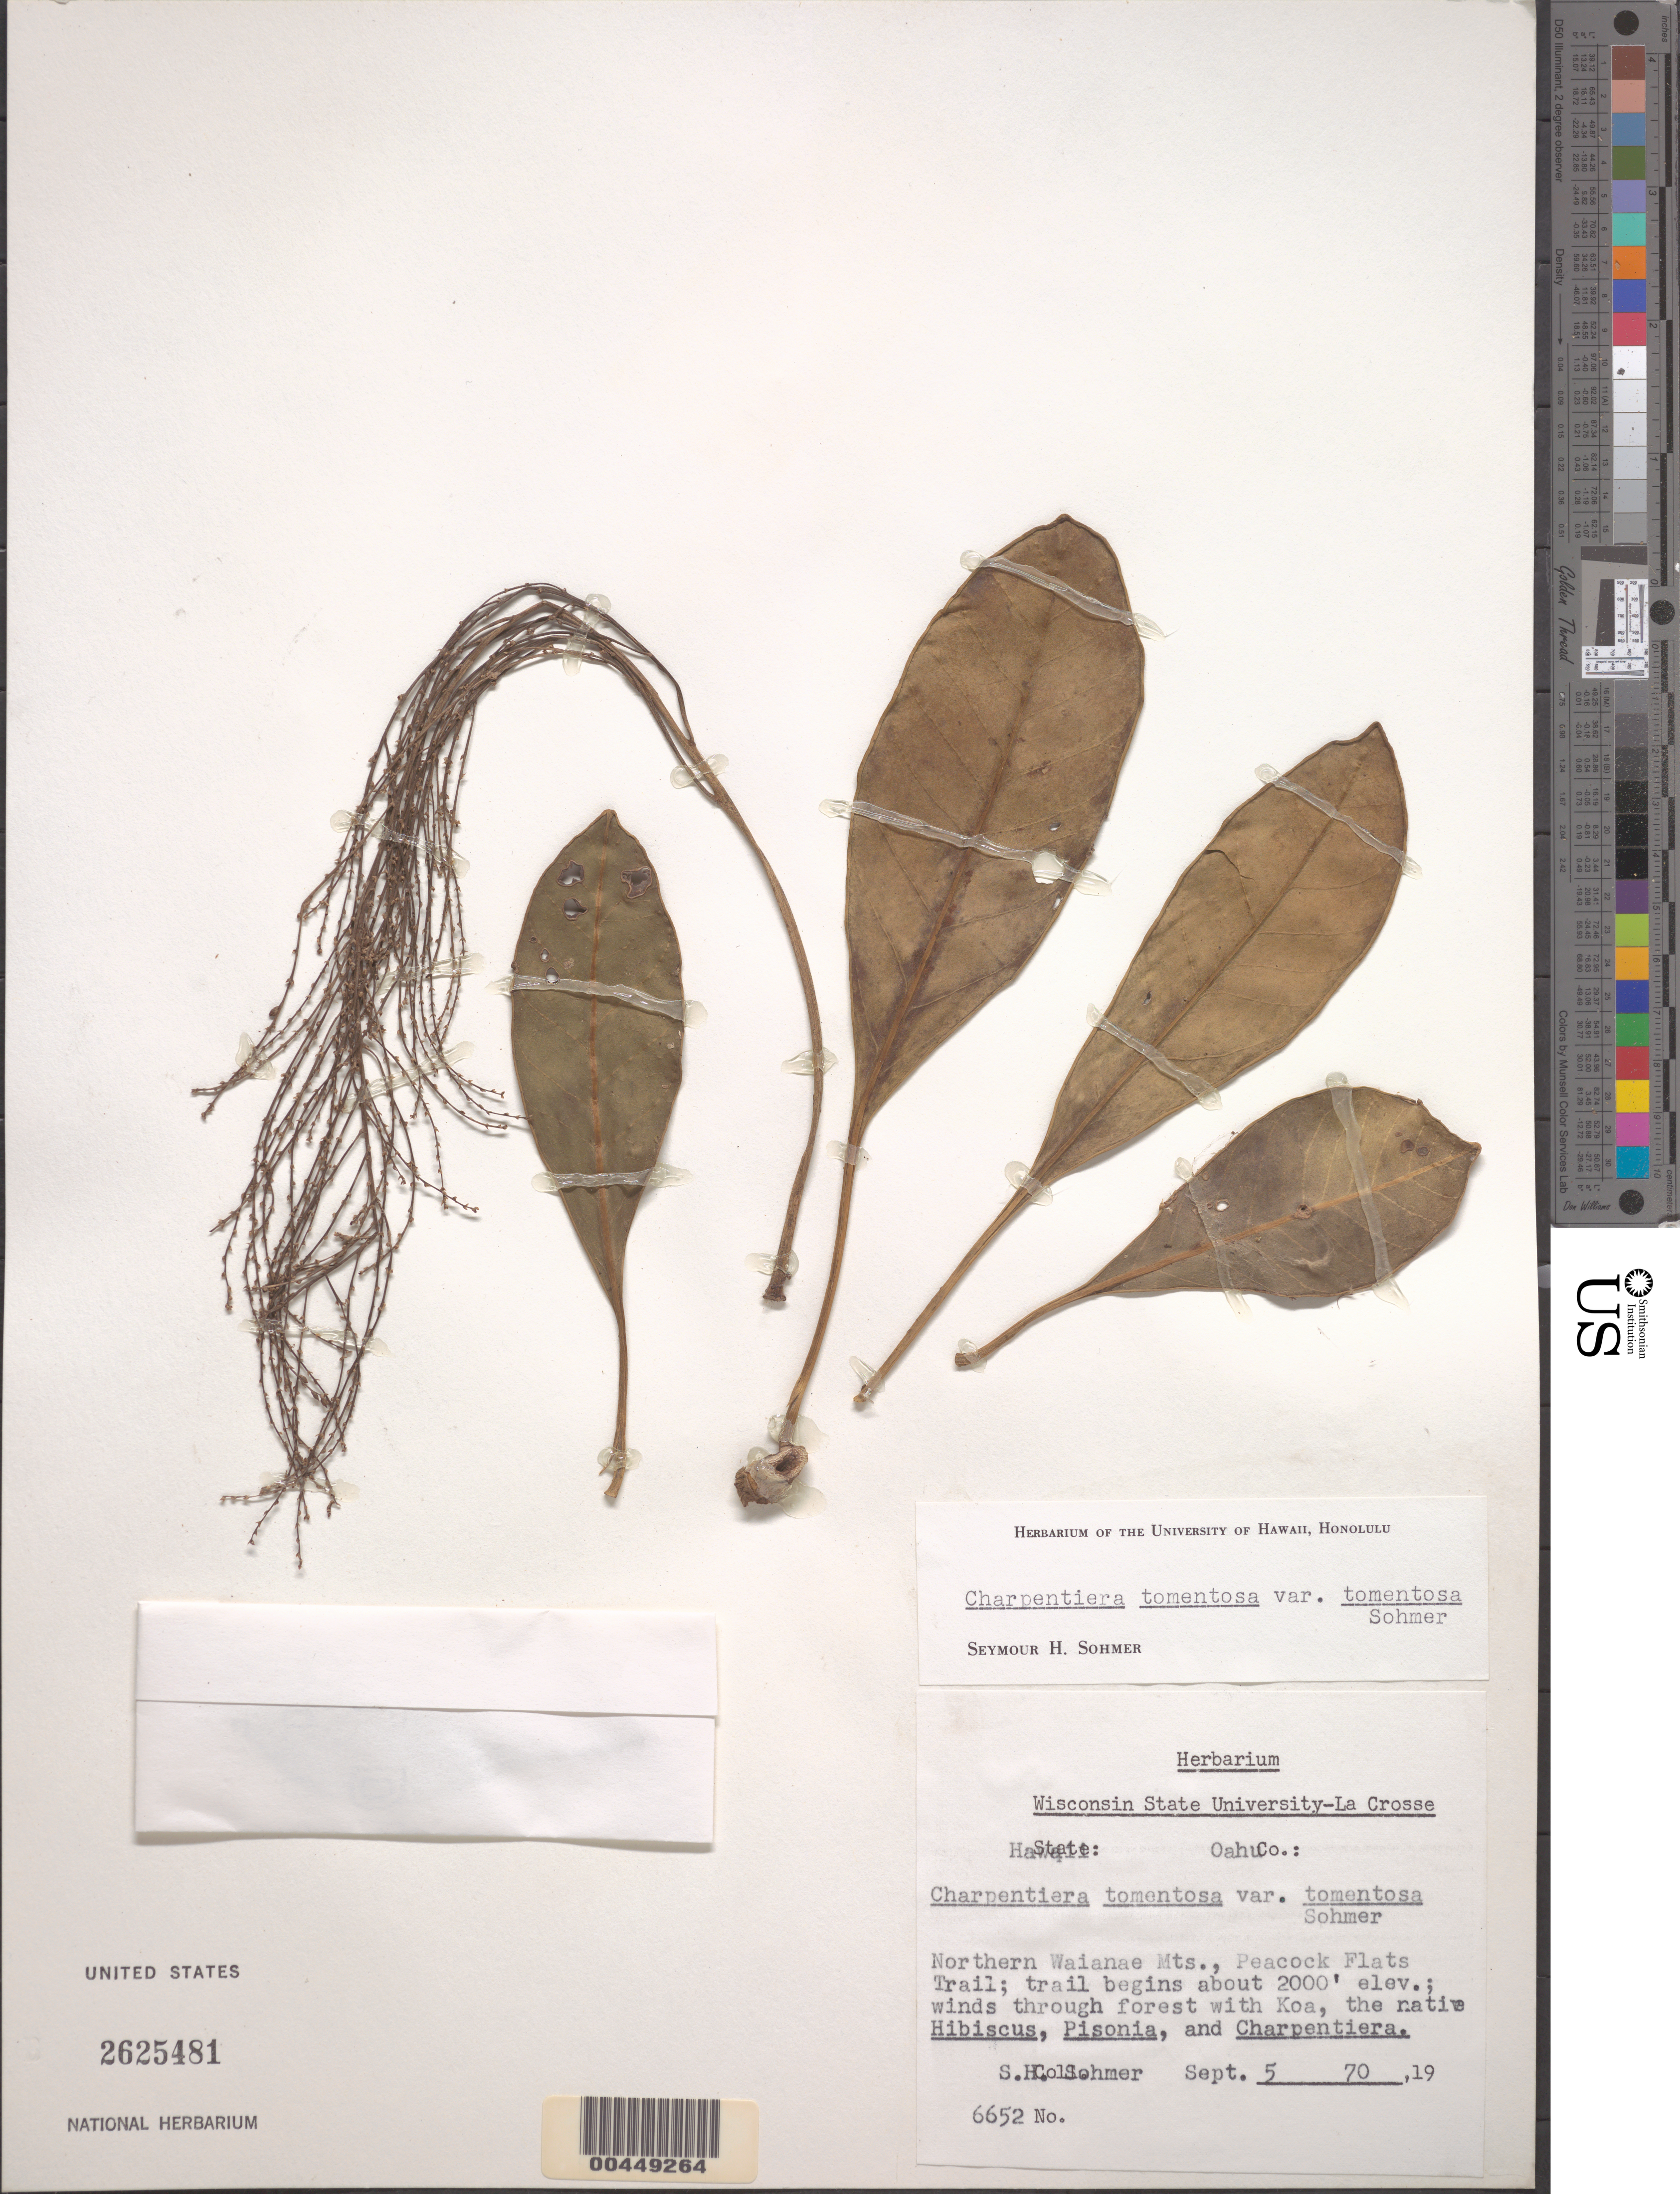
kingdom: Plantae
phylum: Tracheophyta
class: Magnoliopsida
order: Caryophyllales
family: Amaranthaceae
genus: Charpentiera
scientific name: Charpentiera tomentosa var. tomentosa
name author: Sohmer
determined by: Sohmer, S. H.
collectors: S. H. Sohmer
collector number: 6652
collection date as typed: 5 Sep 1970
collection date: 1970-09-05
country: United States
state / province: Hawaii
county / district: Honolulu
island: Oahu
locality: N Waianae Mts, Peacock Flats Trail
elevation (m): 610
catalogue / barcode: US 2625481